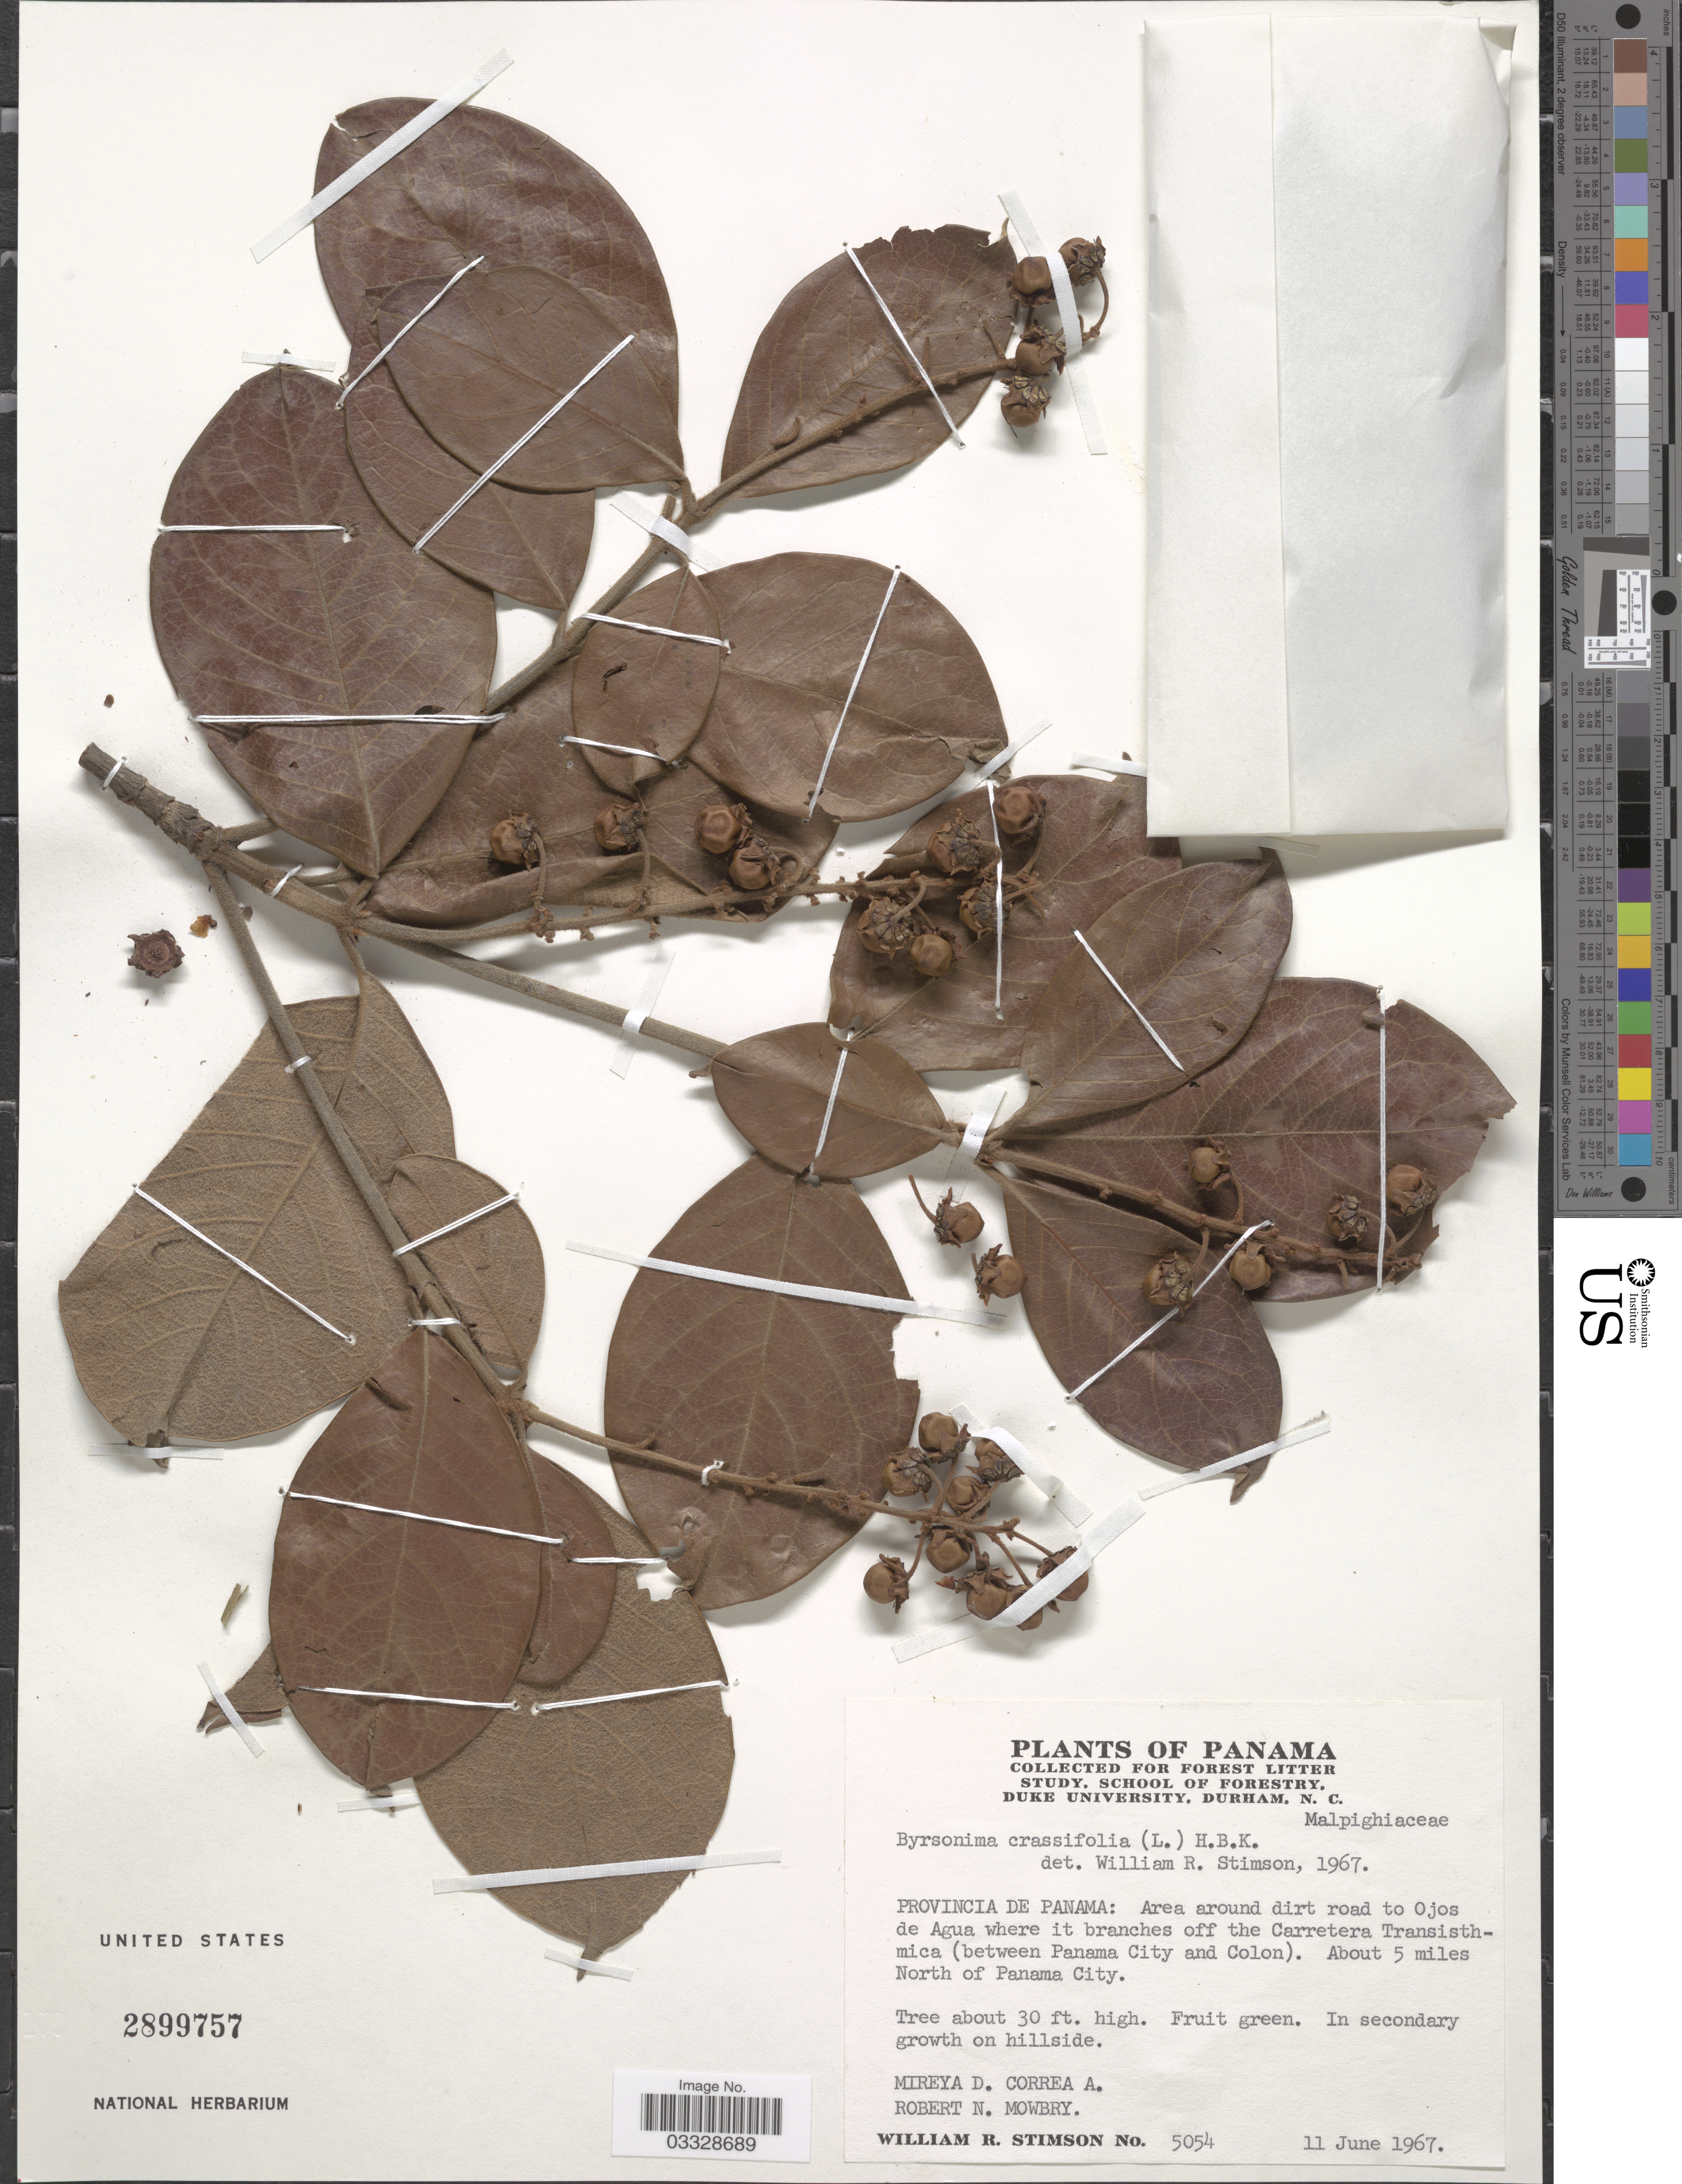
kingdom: Plantae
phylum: Tracheophyta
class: Magnoliopsida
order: Malpighiales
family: Malpighiaceae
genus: Byrsonima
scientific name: Byrsonima crassifolia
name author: (L.) Kunth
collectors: M. D. Corrêa-A., R. Mowbry & W. R. Stimson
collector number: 5054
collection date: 1967-06-11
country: Panama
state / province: Panamá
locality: Area around dirt road to Ojos de Agua where it branches off the Carretera Transisthmica (between Panama City and Colon). About 5 miles North of Panama City.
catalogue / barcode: US 2899757